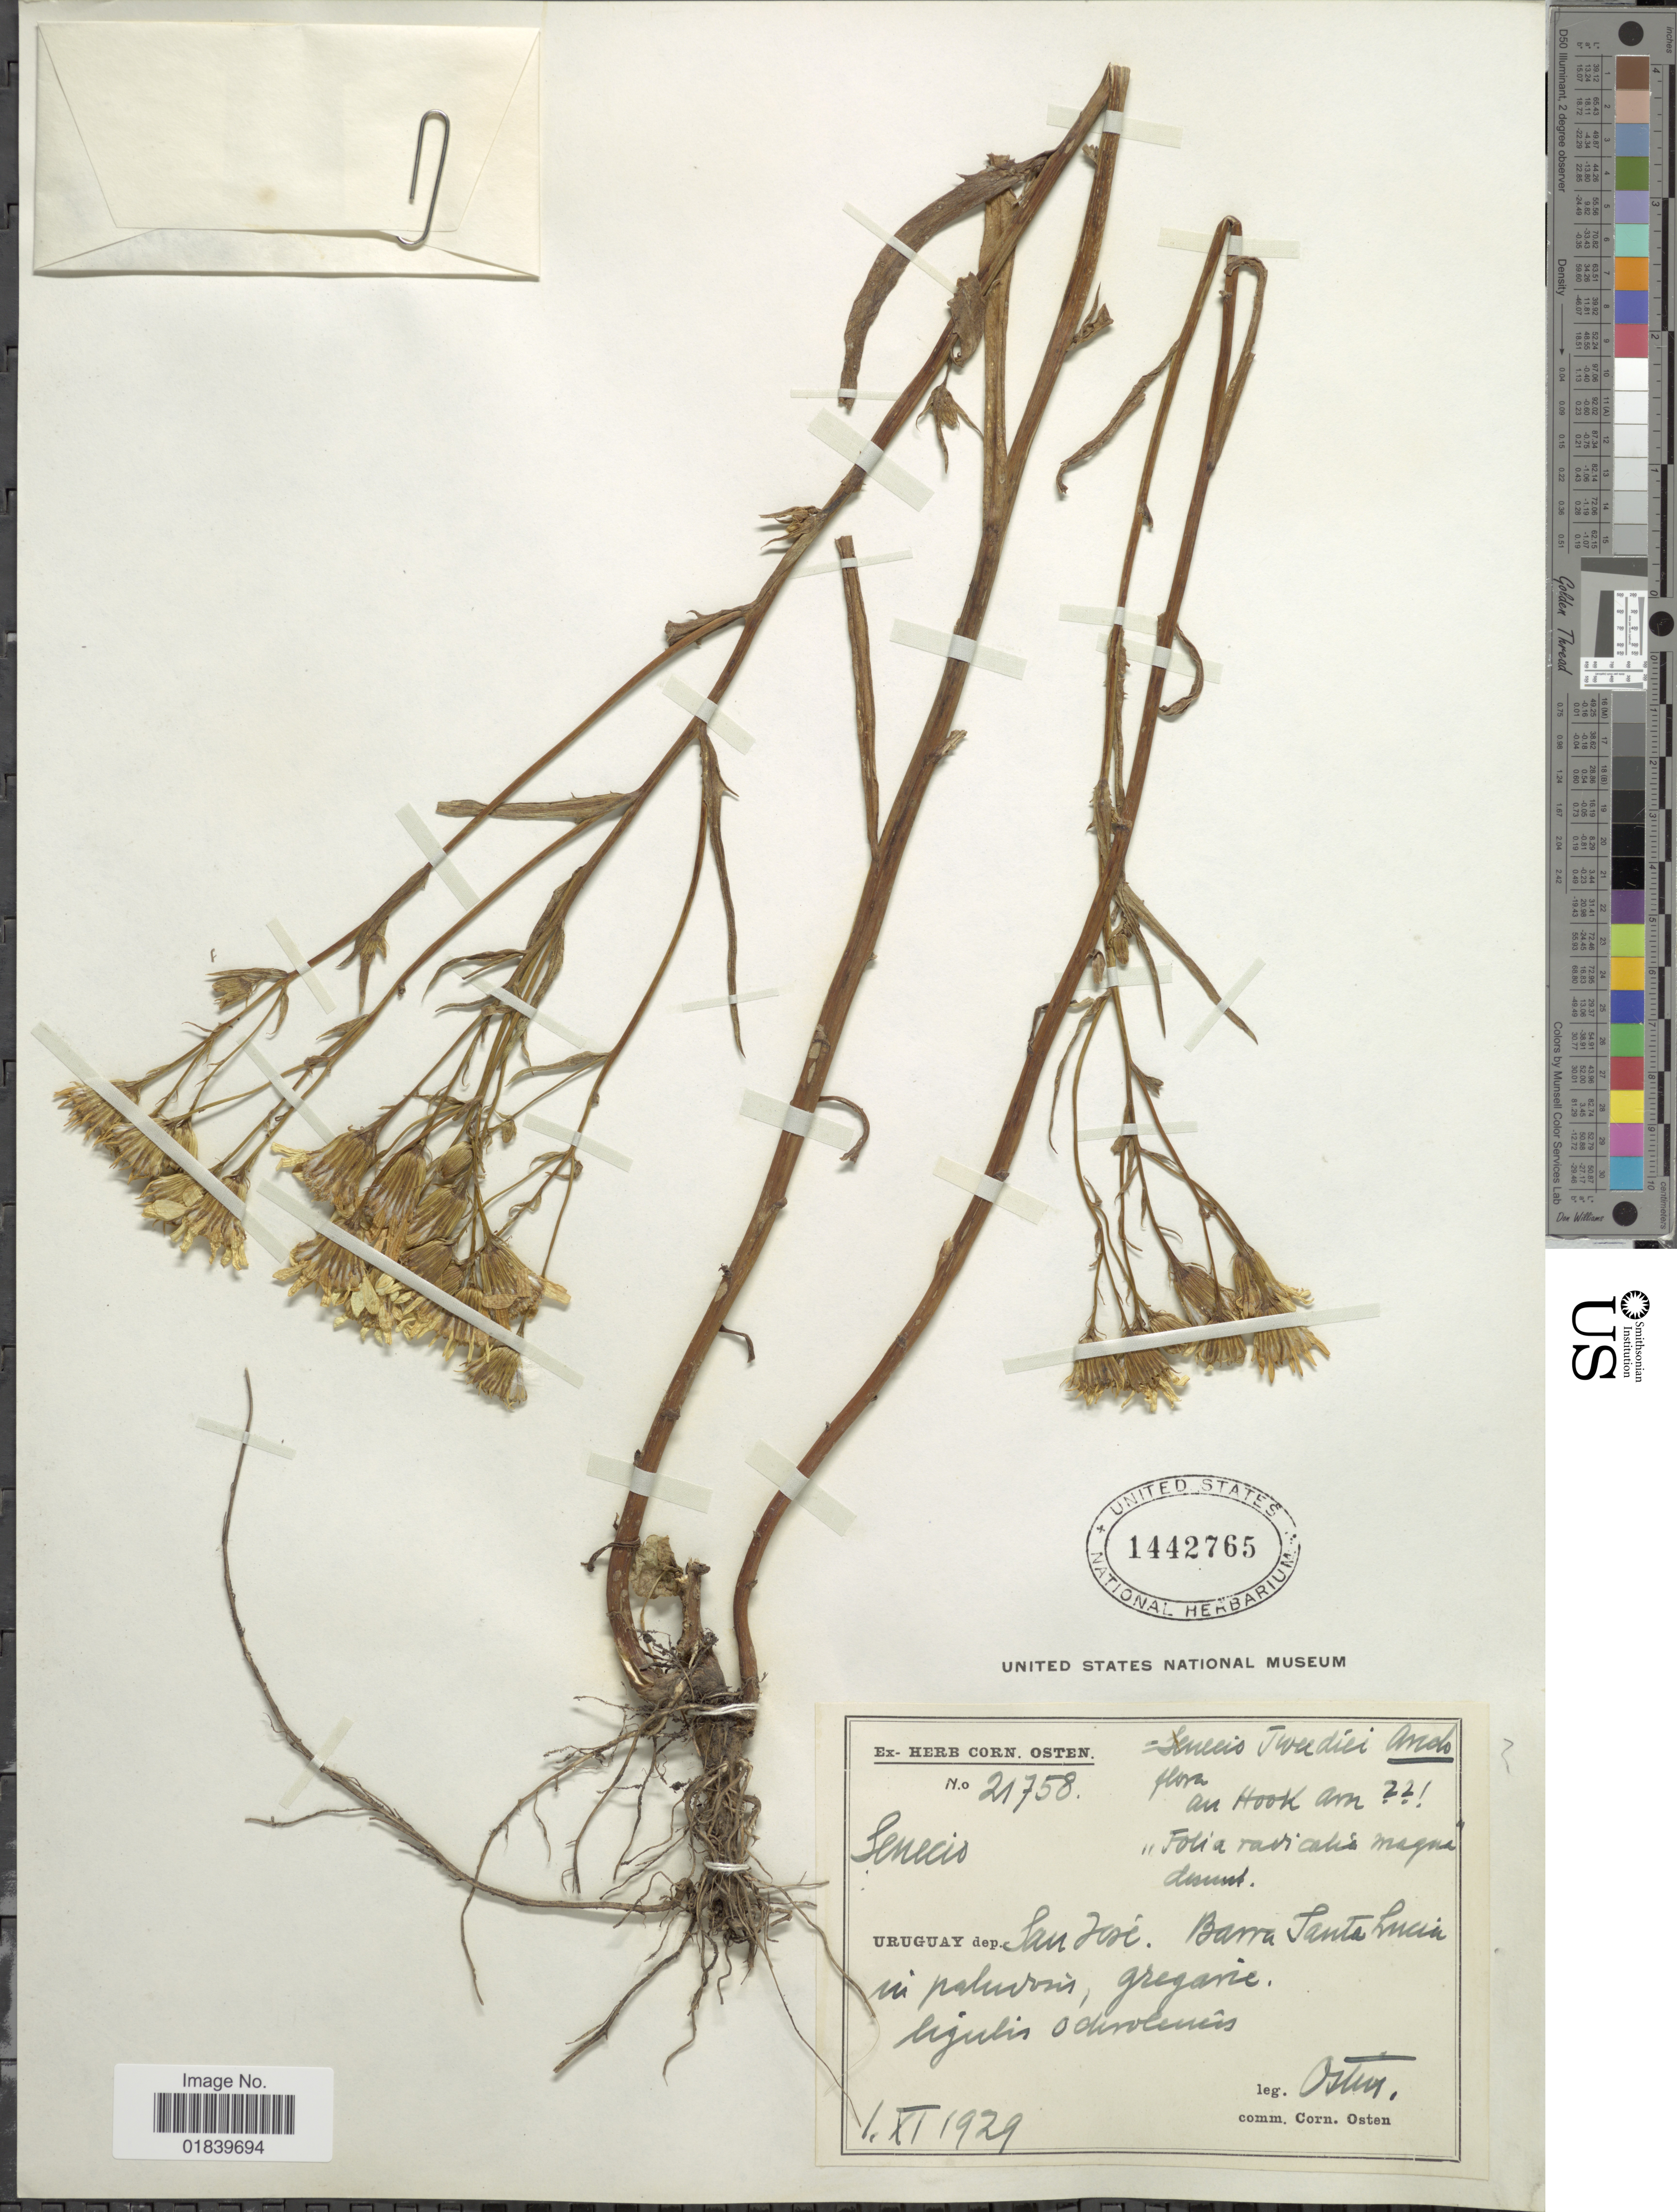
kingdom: Plantae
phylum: Tracheophyta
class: Magnoliopsida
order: Asterales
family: Asteraceae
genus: Senecio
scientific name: Senecio tweediei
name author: Hook. & Arn.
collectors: C. Osten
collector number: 21758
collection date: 1929-11-01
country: Uruguay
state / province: San Jose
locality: Uruguay dep. San Jose. Barra Santa Lucia in paludosis.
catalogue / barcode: US 1442765